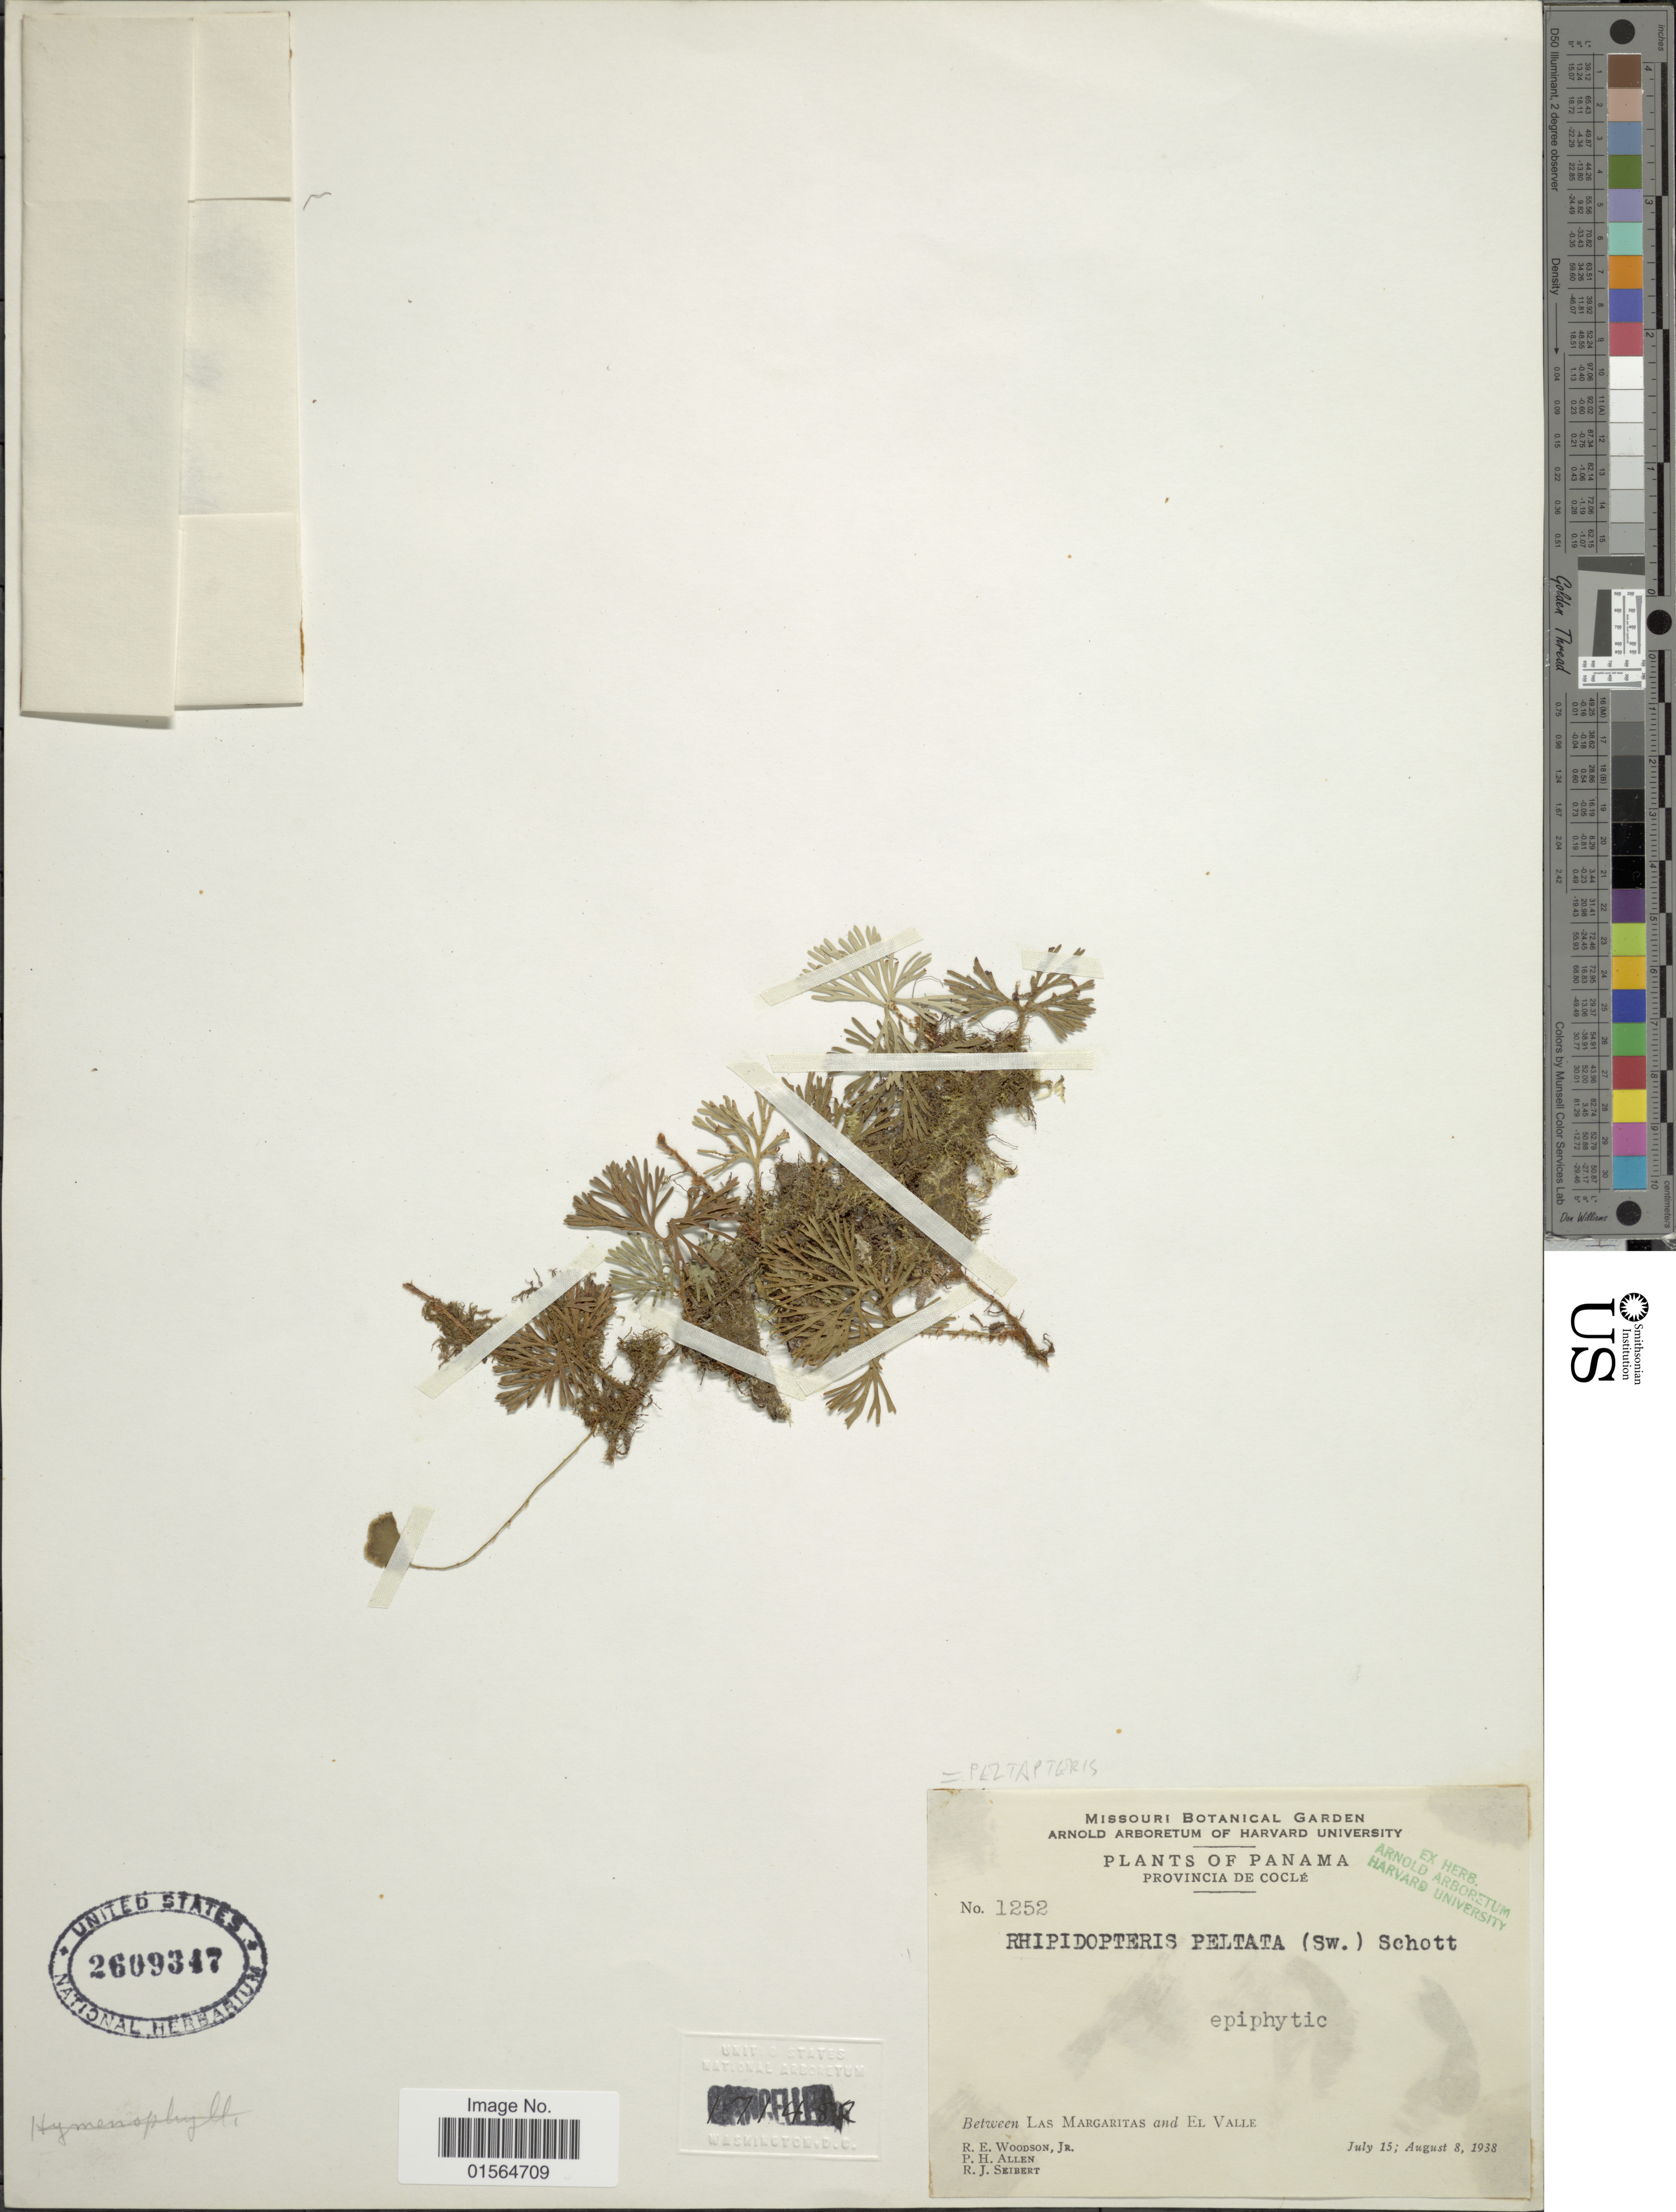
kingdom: Plantae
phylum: Tracheophyta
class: Polypodiopsida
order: Polypodiales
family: Dryopteridaceae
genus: Elaphoglossum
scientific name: Elaphoglossum peltatum f. peltatum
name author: (Sw.) Urb.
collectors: R. E. Woodson, P. H. Allen & R. J. Seibert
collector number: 1252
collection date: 1938-07-15/1938-08-08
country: Panama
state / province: Coclé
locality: Between Las Margaritas and El Valle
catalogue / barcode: US 2609347